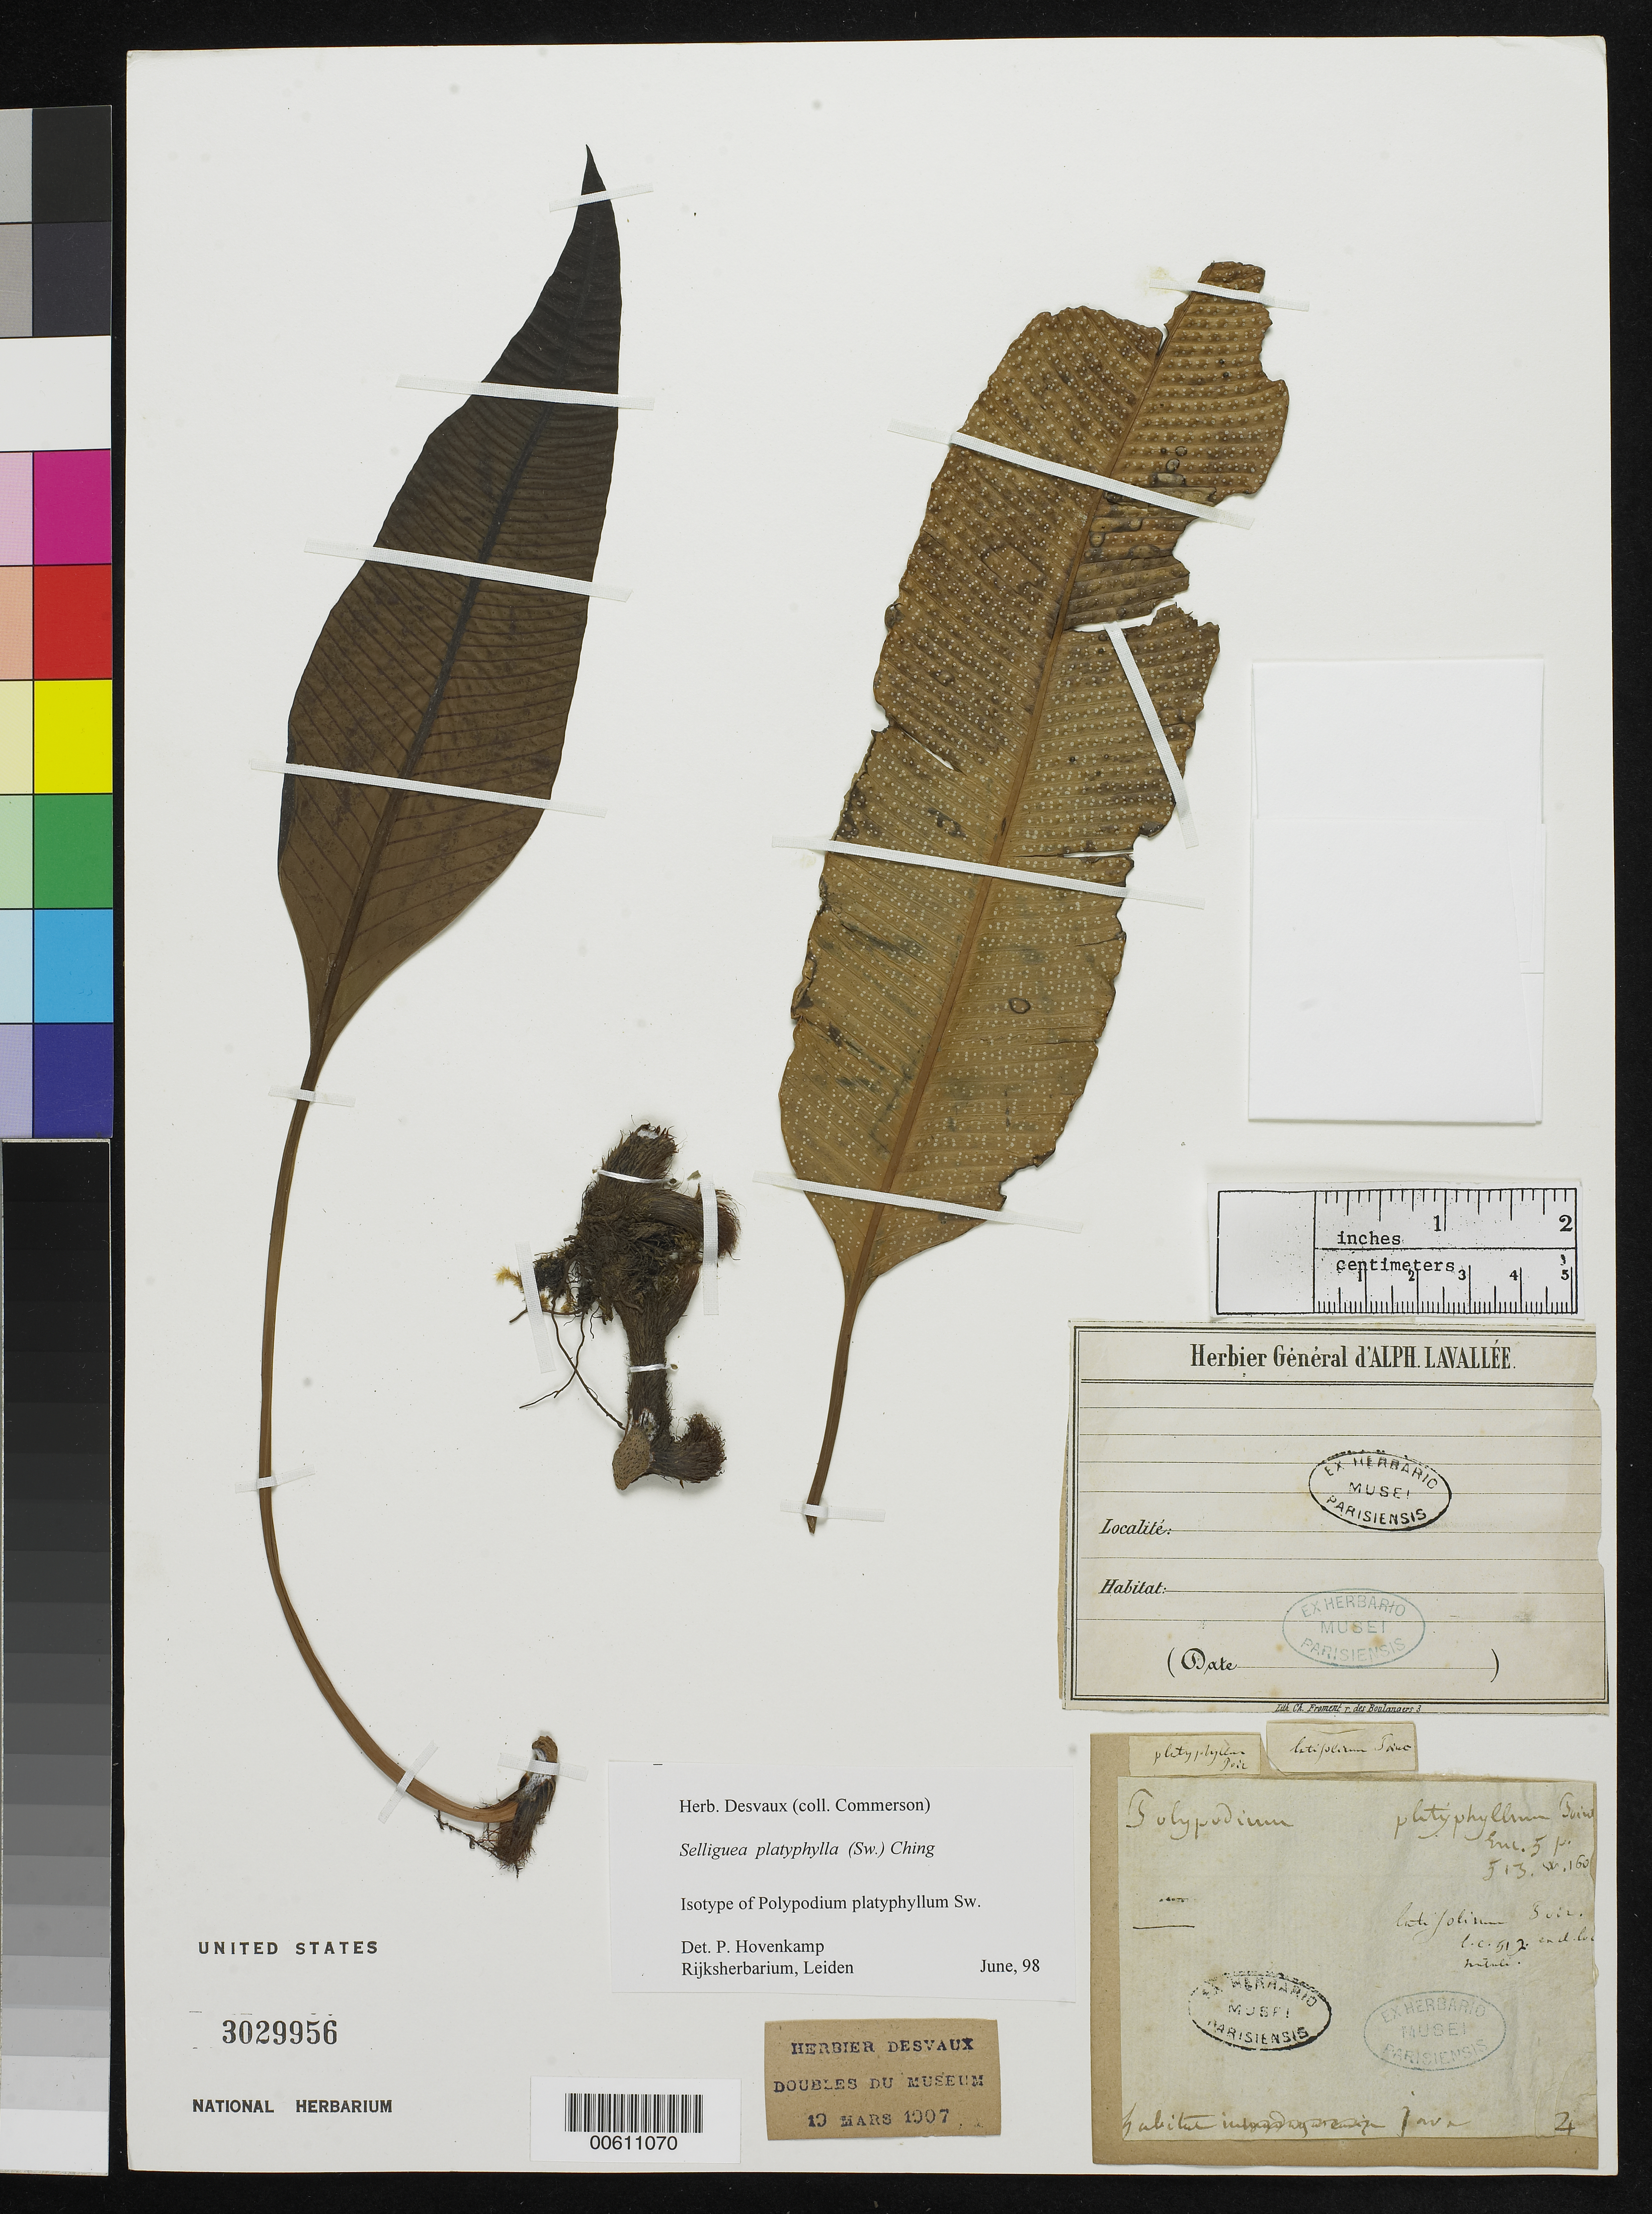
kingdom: Plantae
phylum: Tracheophyta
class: Polypodiopsida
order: Polypodiales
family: Polypodiaceae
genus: Polypodium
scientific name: Polypodium platyphyllum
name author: Sw.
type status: Isotype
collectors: P. Commerson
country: Indonesia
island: Java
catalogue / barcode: US 3029956